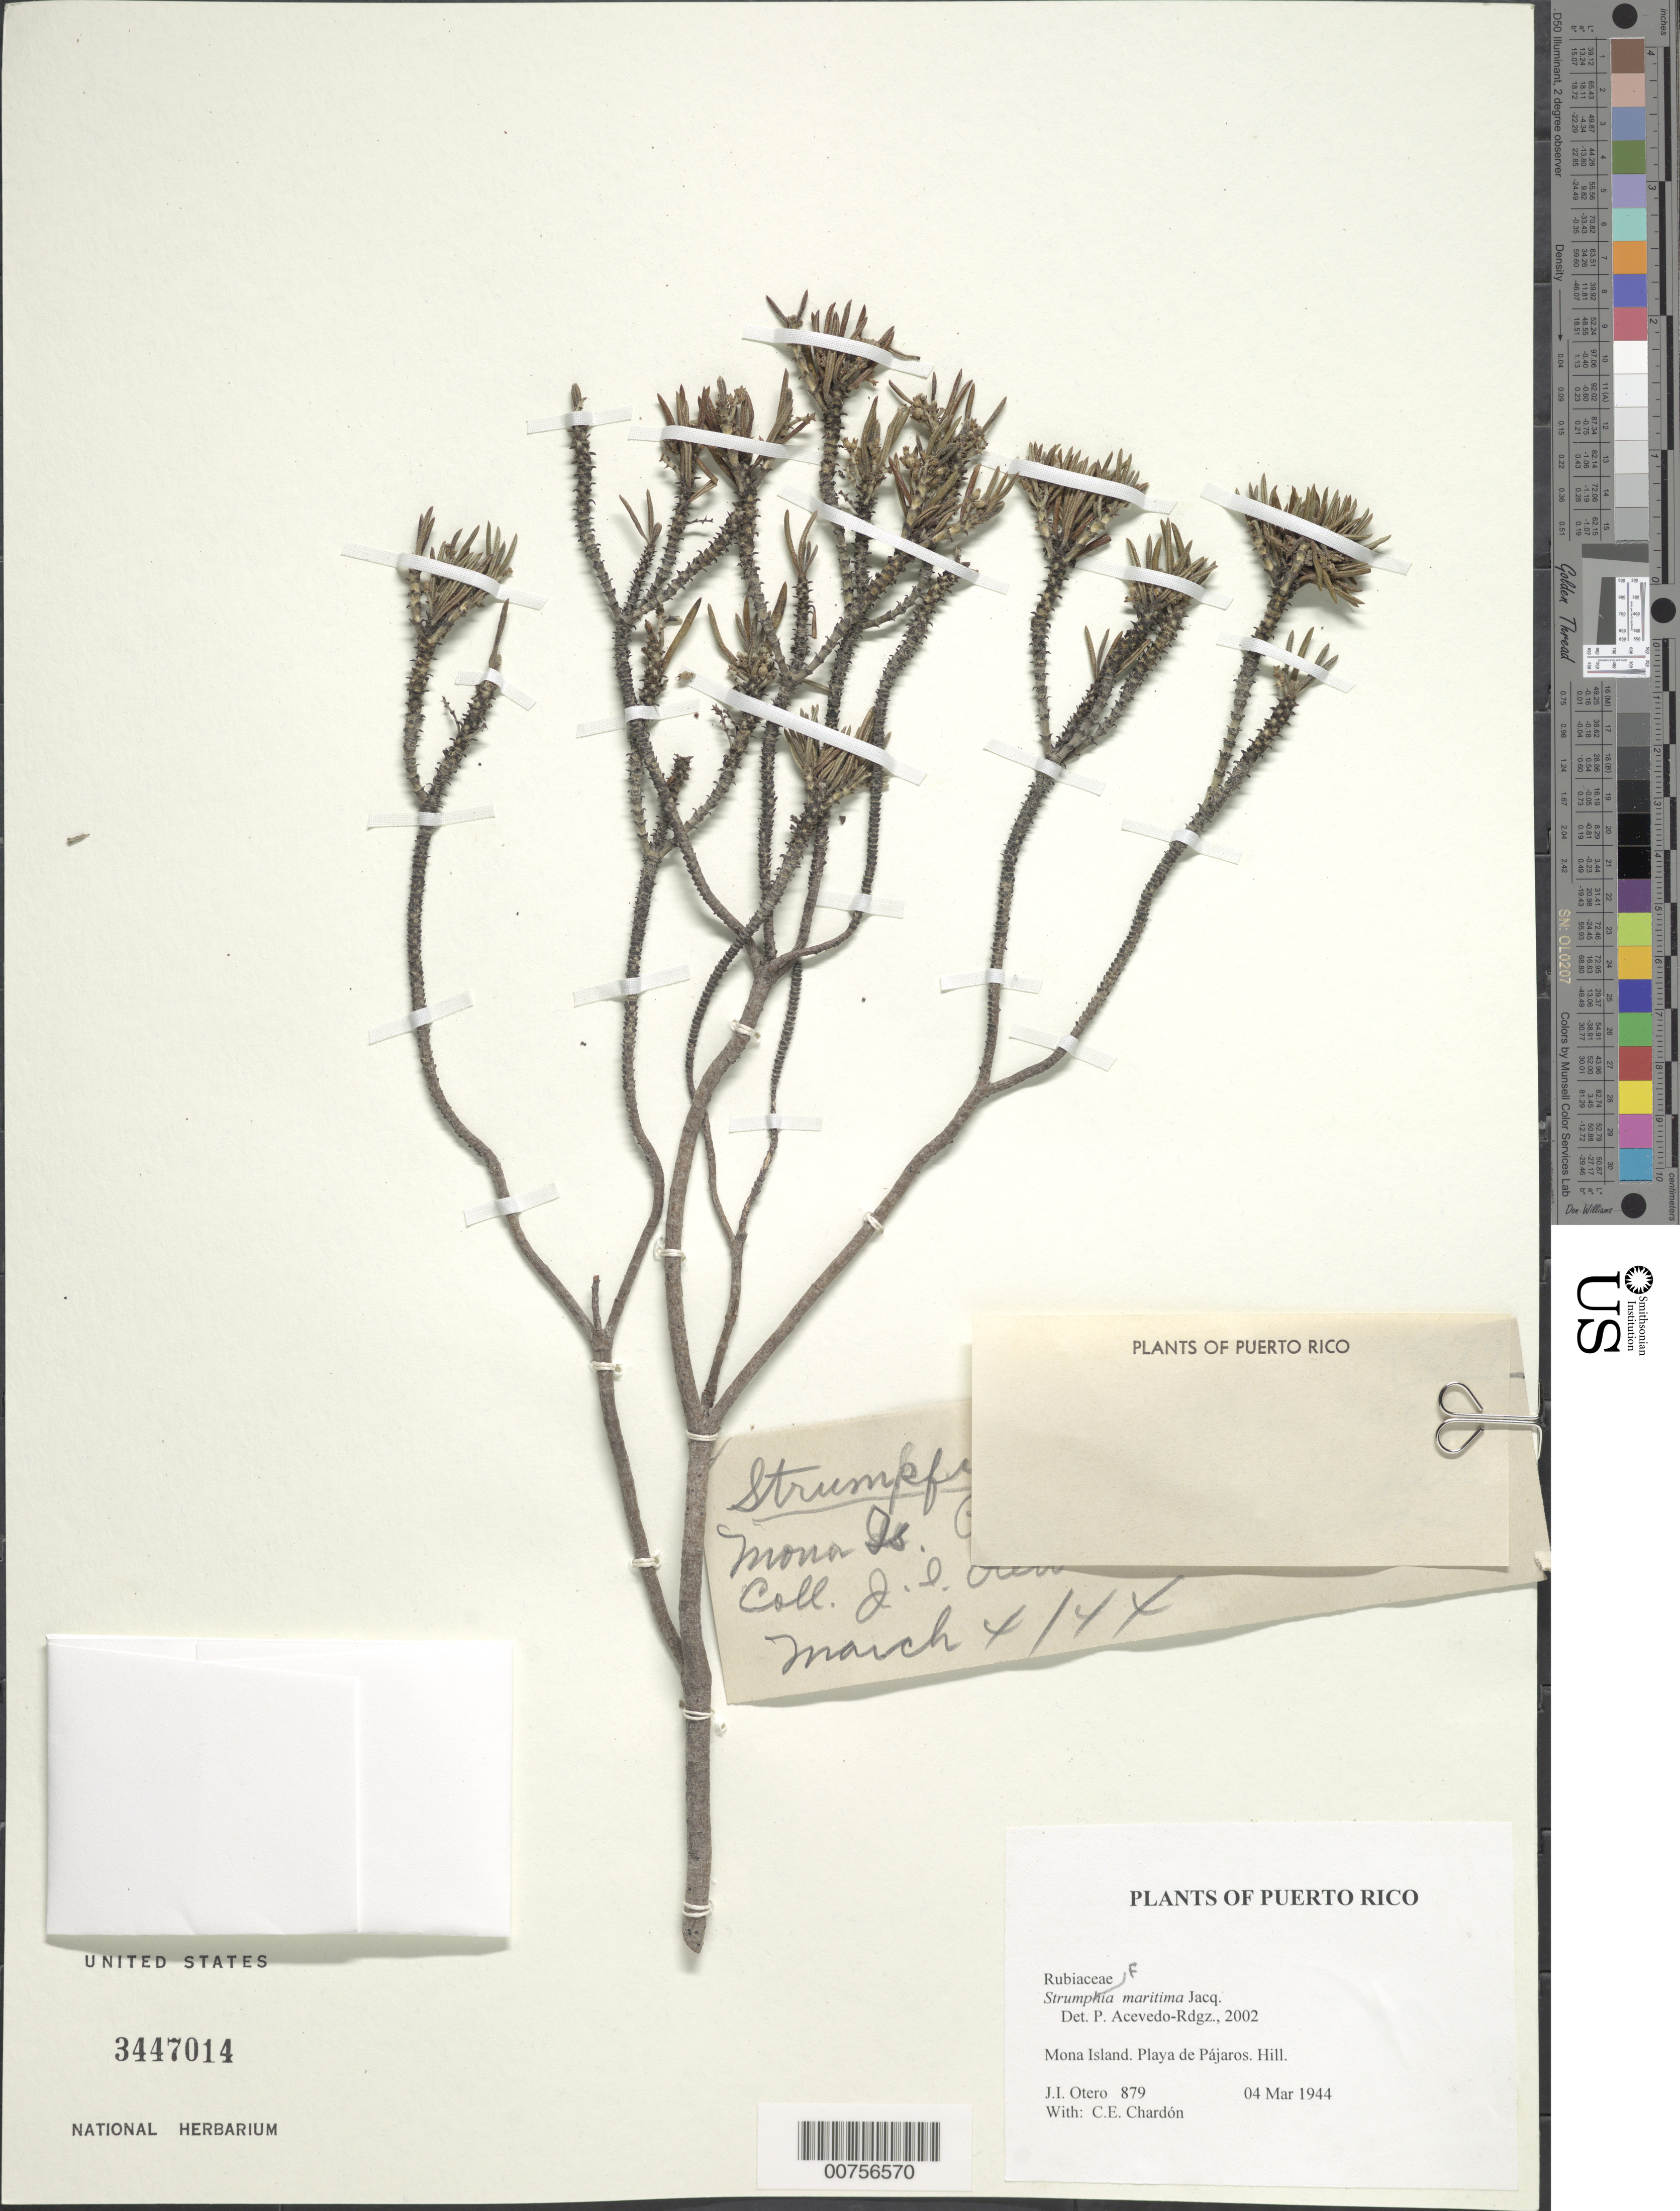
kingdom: Plantae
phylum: Tracheophyta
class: Magnoliopsida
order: Gentianales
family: Rubiaceae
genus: Strumpfia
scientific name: Strumpfia maritima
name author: Jacq.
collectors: J. Otero & C. E. Chardón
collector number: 879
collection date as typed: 04 Mar 1944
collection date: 1944-03-04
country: Puerto Rico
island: Mona I.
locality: Playa de Pájaros. Hill.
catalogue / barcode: US 3447014